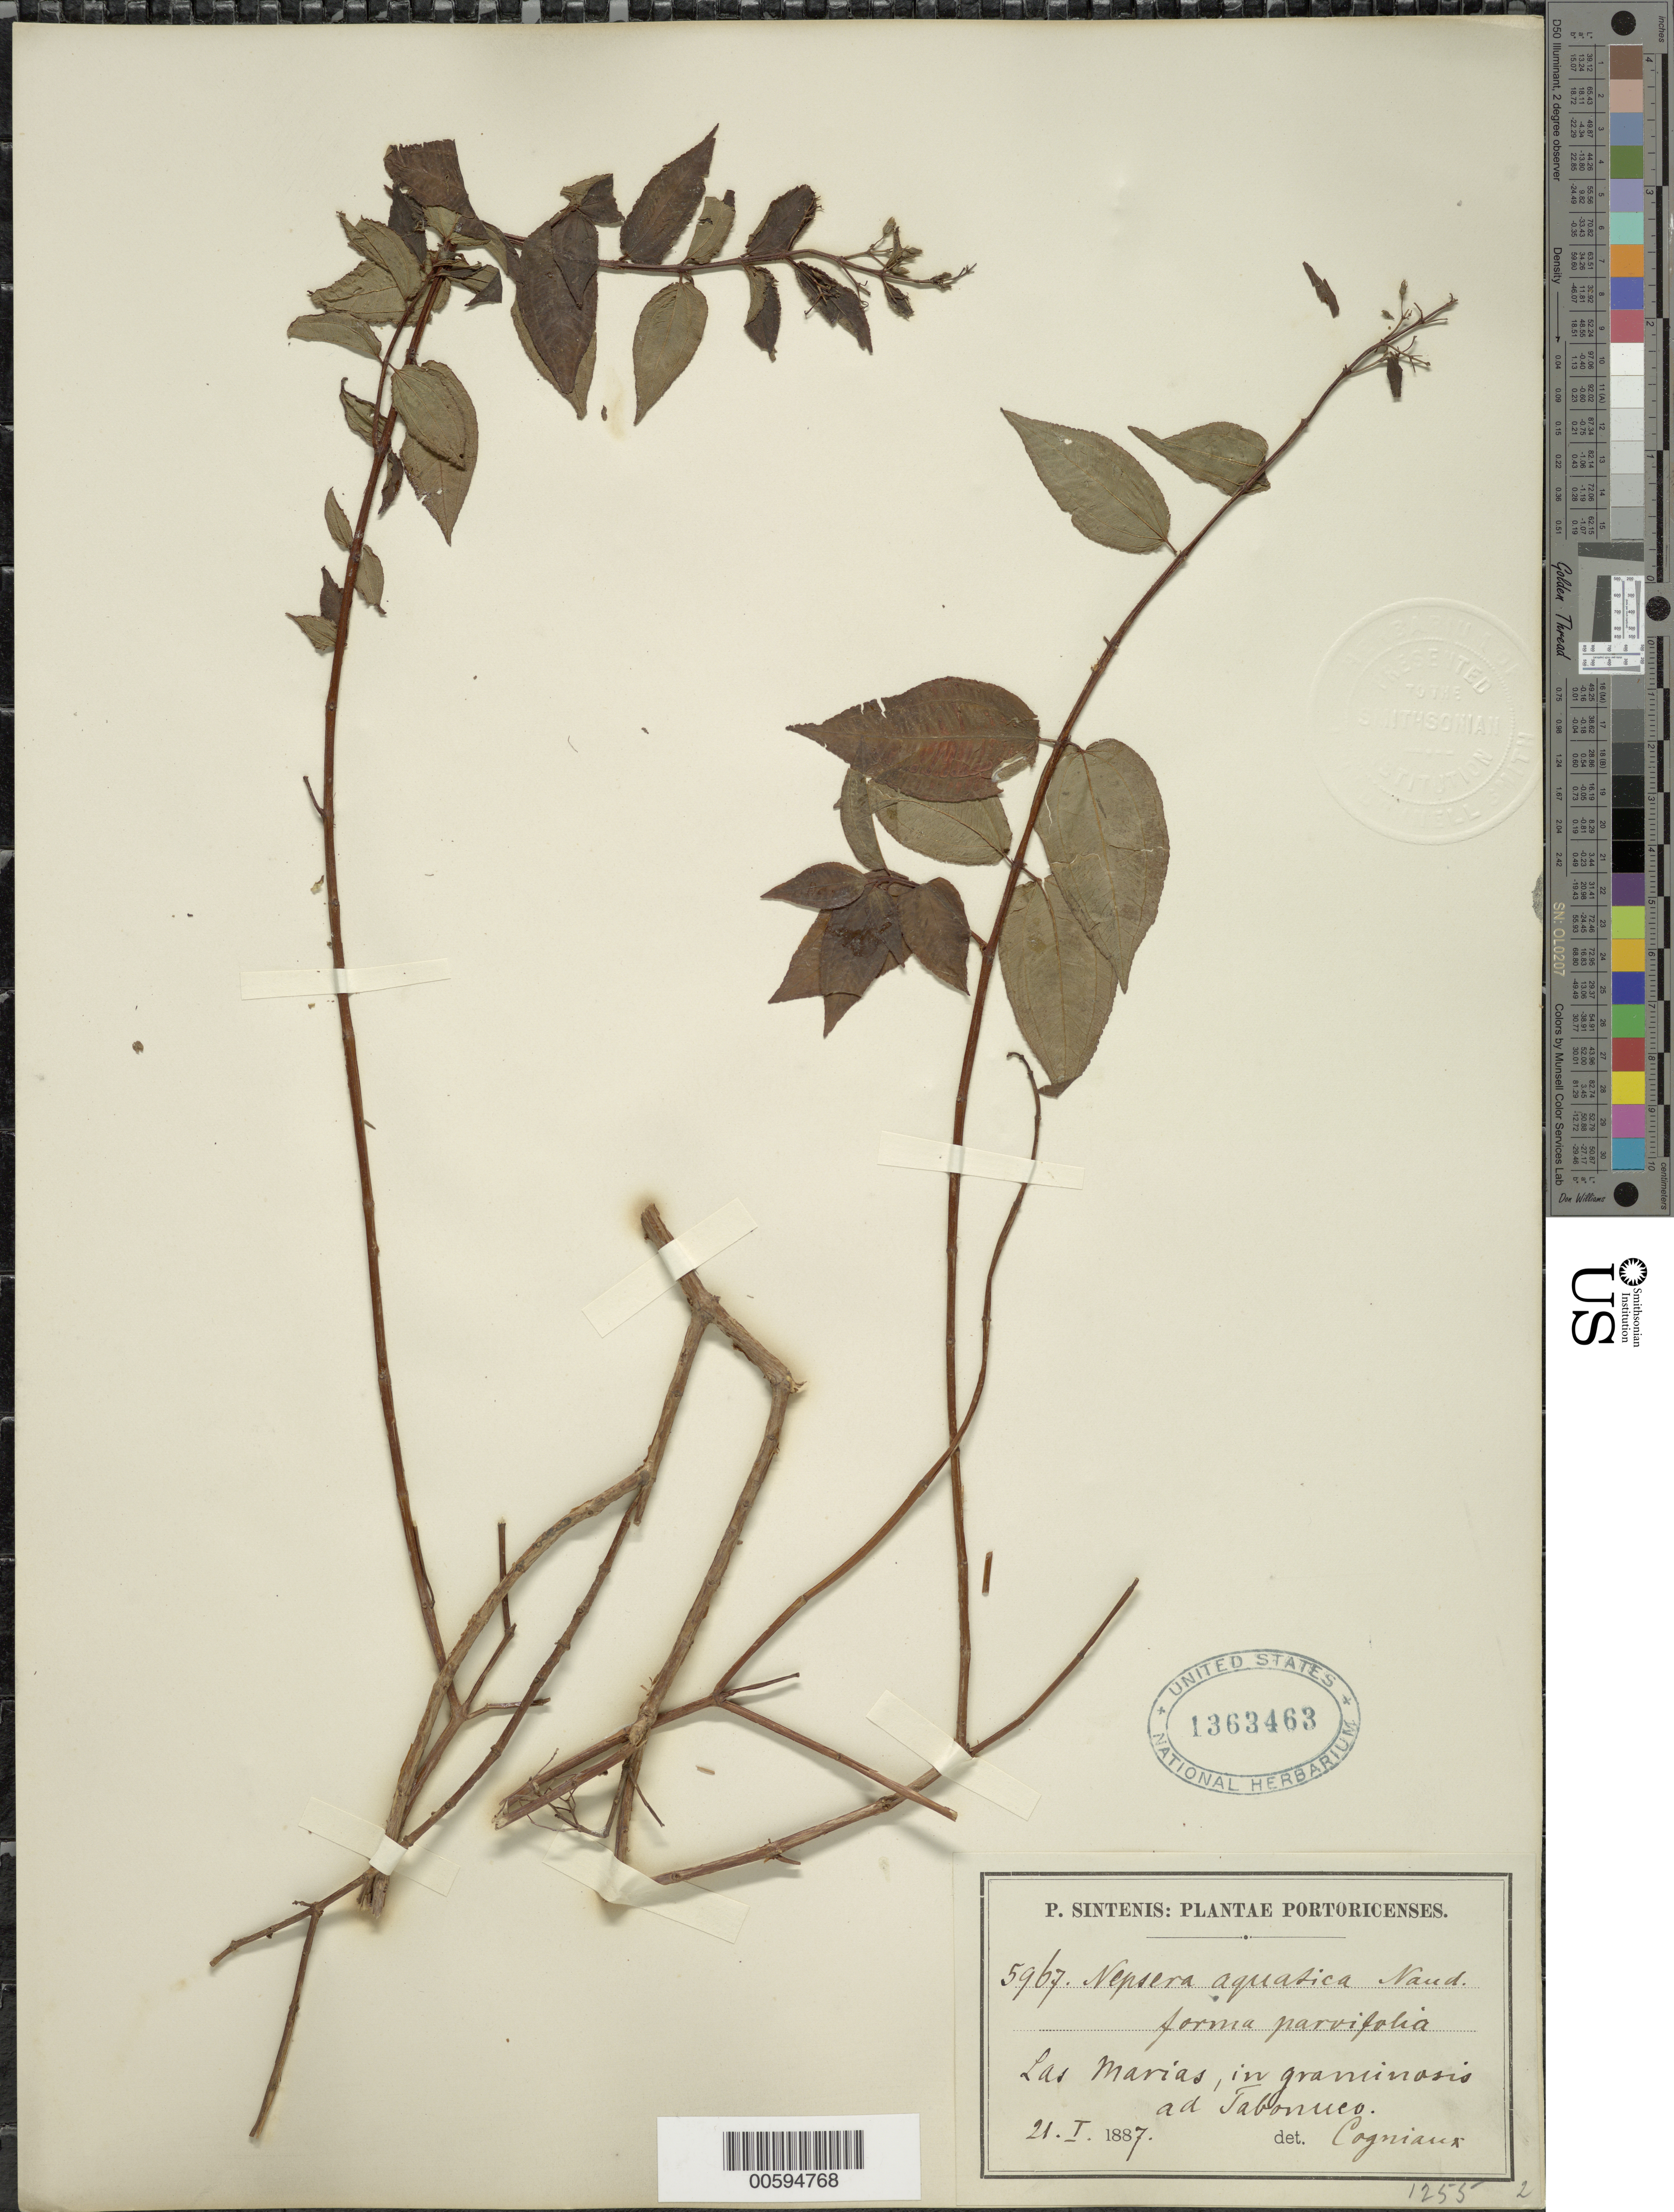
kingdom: Plantae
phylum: Tracheophyta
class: Magnoliopsida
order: Myrtales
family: Melastomataceae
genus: Nepsera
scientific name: Nepsera aquatica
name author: (Aubl.) Naudin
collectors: P. Sintenis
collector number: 5967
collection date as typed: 21 Jan 1887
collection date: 1887-01-21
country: Puerto Rico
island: Greater Antilles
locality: Las Marias, in graminosis ad Tabonuco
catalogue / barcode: US 1363463